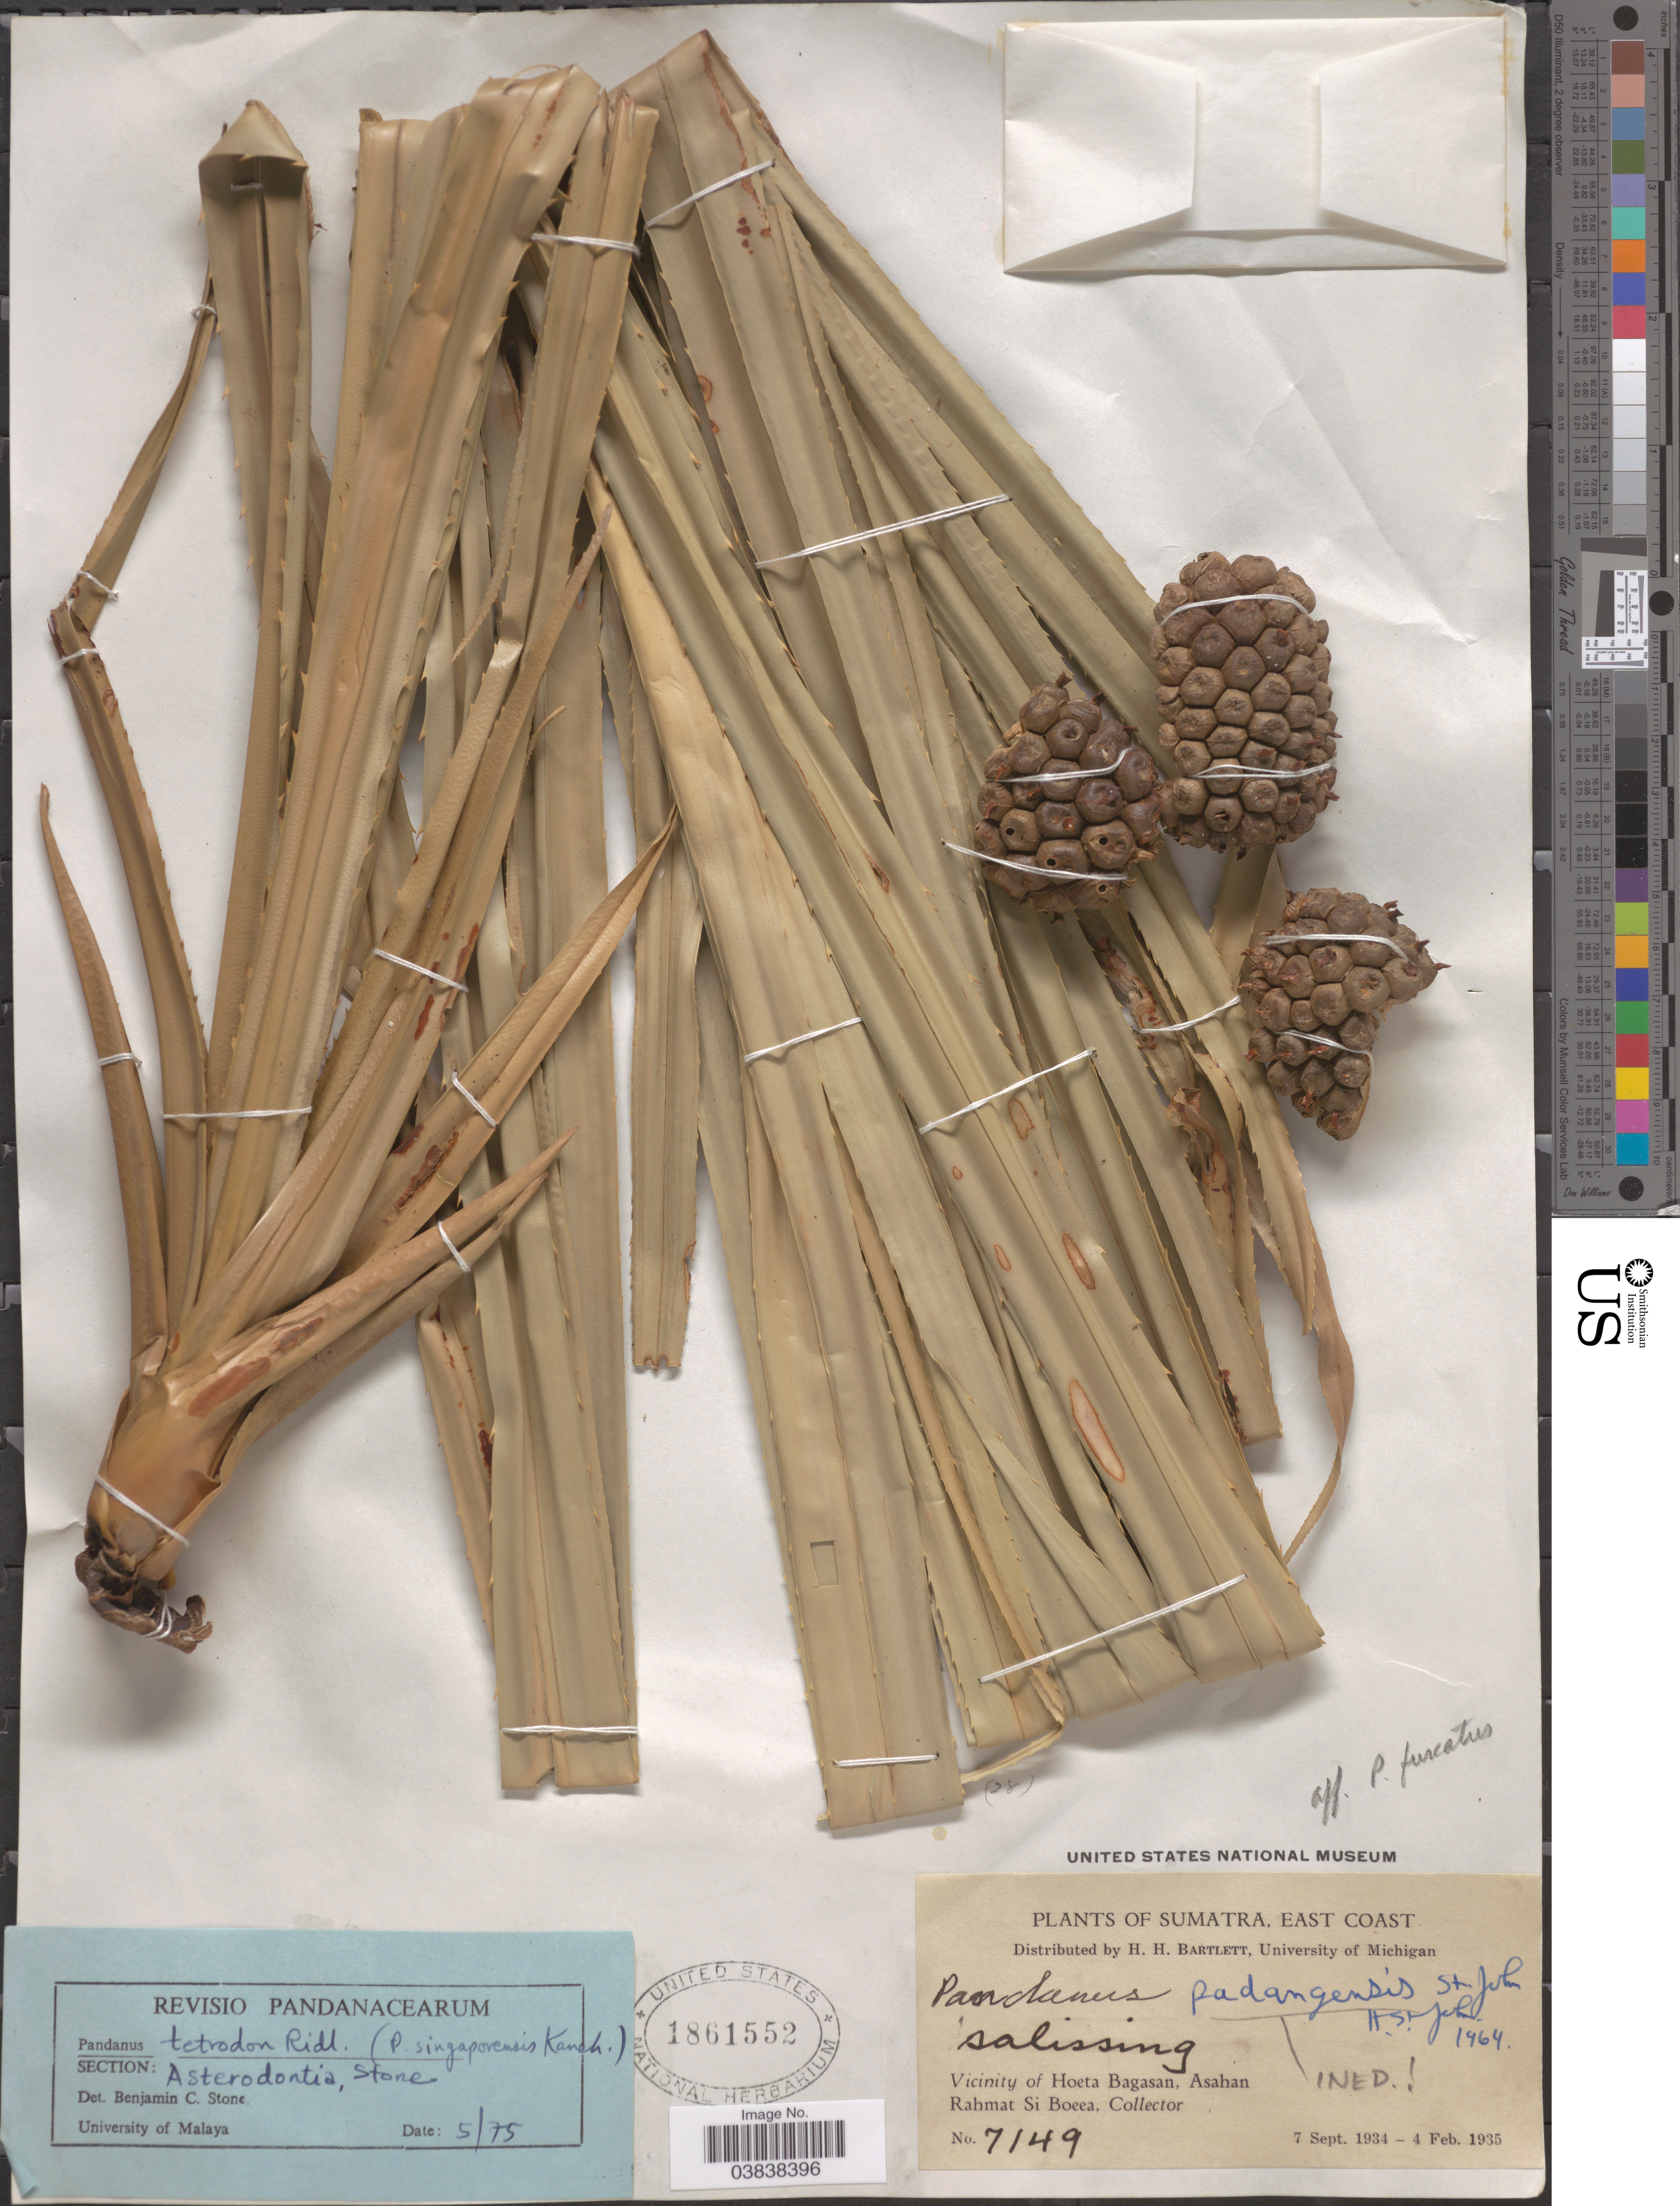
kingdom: Plantae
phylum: Tracheophyta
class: Liliopsida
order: Pandanales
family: Pandanaceae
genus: Pandanus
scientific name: Pandanus tetrodon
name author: (Gaudich.) Balf. f.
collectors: Rahmat Si Boeea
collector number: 7149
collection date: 1934-09-07/1935-02-04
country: Indonesia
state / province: Sumatra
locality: East Coast. Vicinity of Hoeta Bagasan, Asahan.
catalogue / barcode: US 1861552